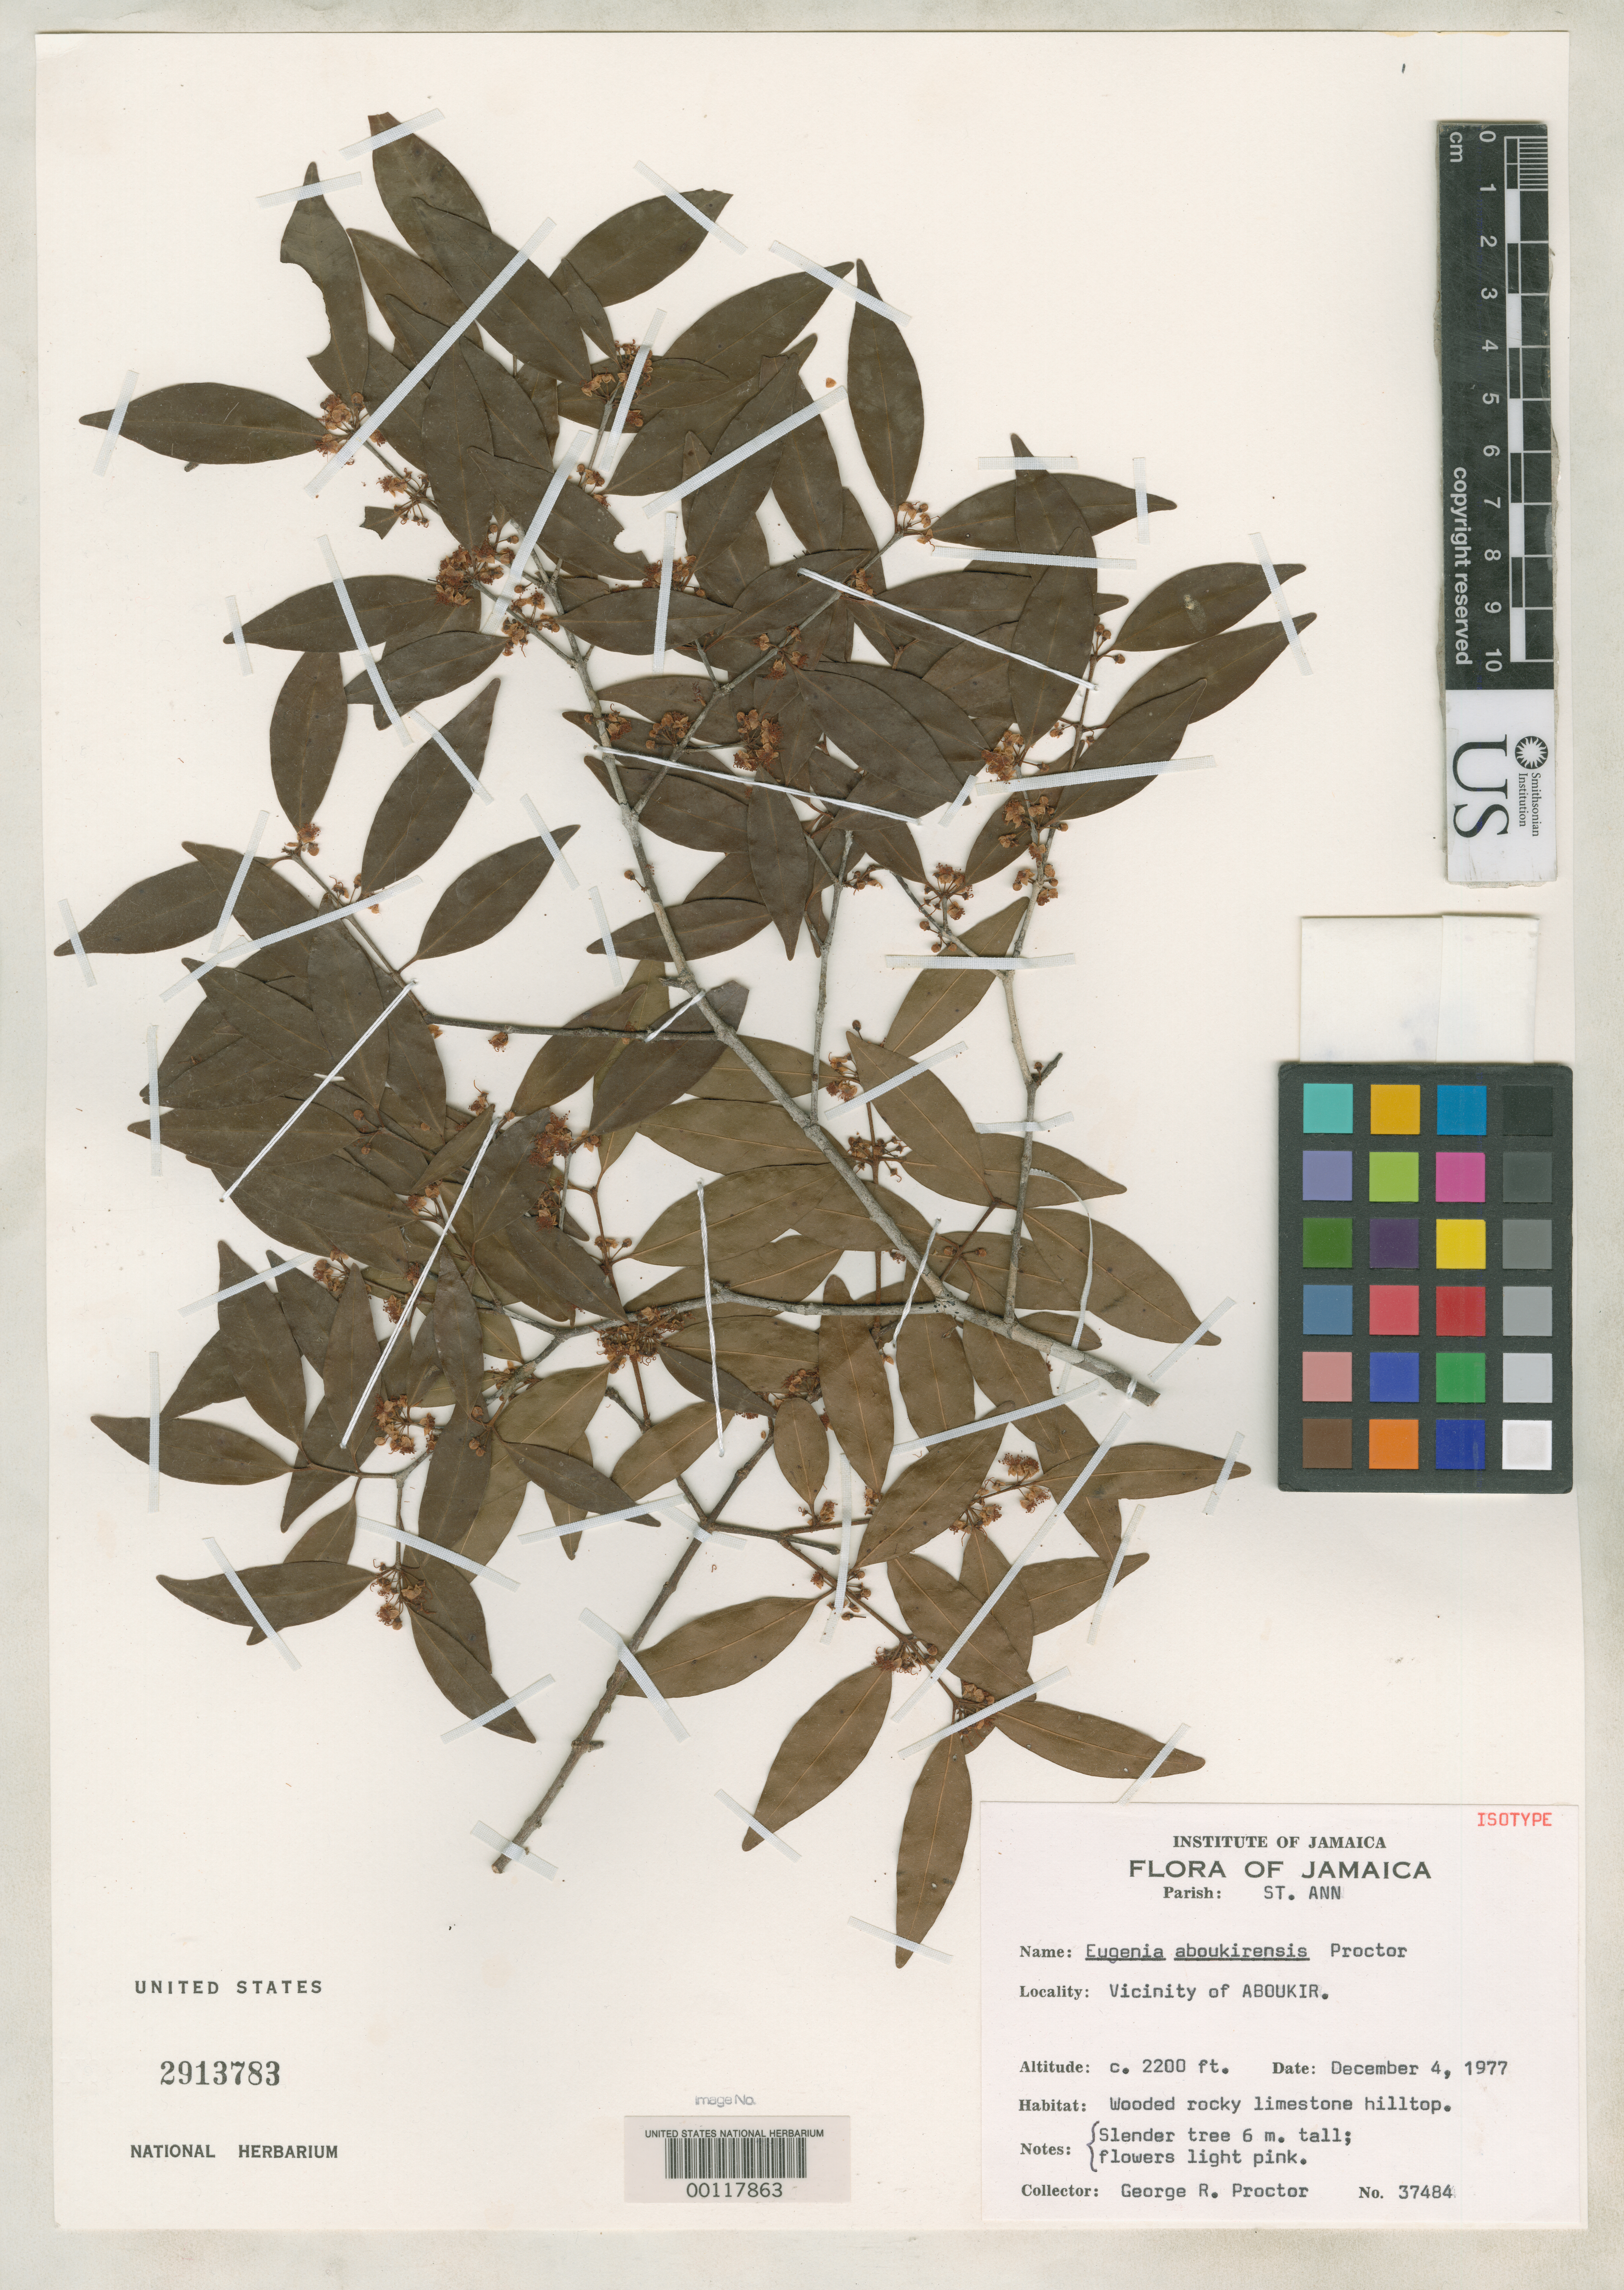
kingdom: Plantae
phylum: Tracheophyta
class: Magnoliopsida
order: Myrtales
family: Myrtaceae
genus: Eugenia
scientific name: Eugenia aboukirensis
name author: Proctor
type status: Isotype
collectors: G. R. Proctor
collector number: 37484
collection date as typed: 04 Dec 1977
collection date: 1977-12-04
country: Jamaica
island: Greater Antilles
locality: Vicinity of Aboukir, St. Ann; alt. 2200 Ft.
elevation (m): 671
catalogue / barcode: US 2913783